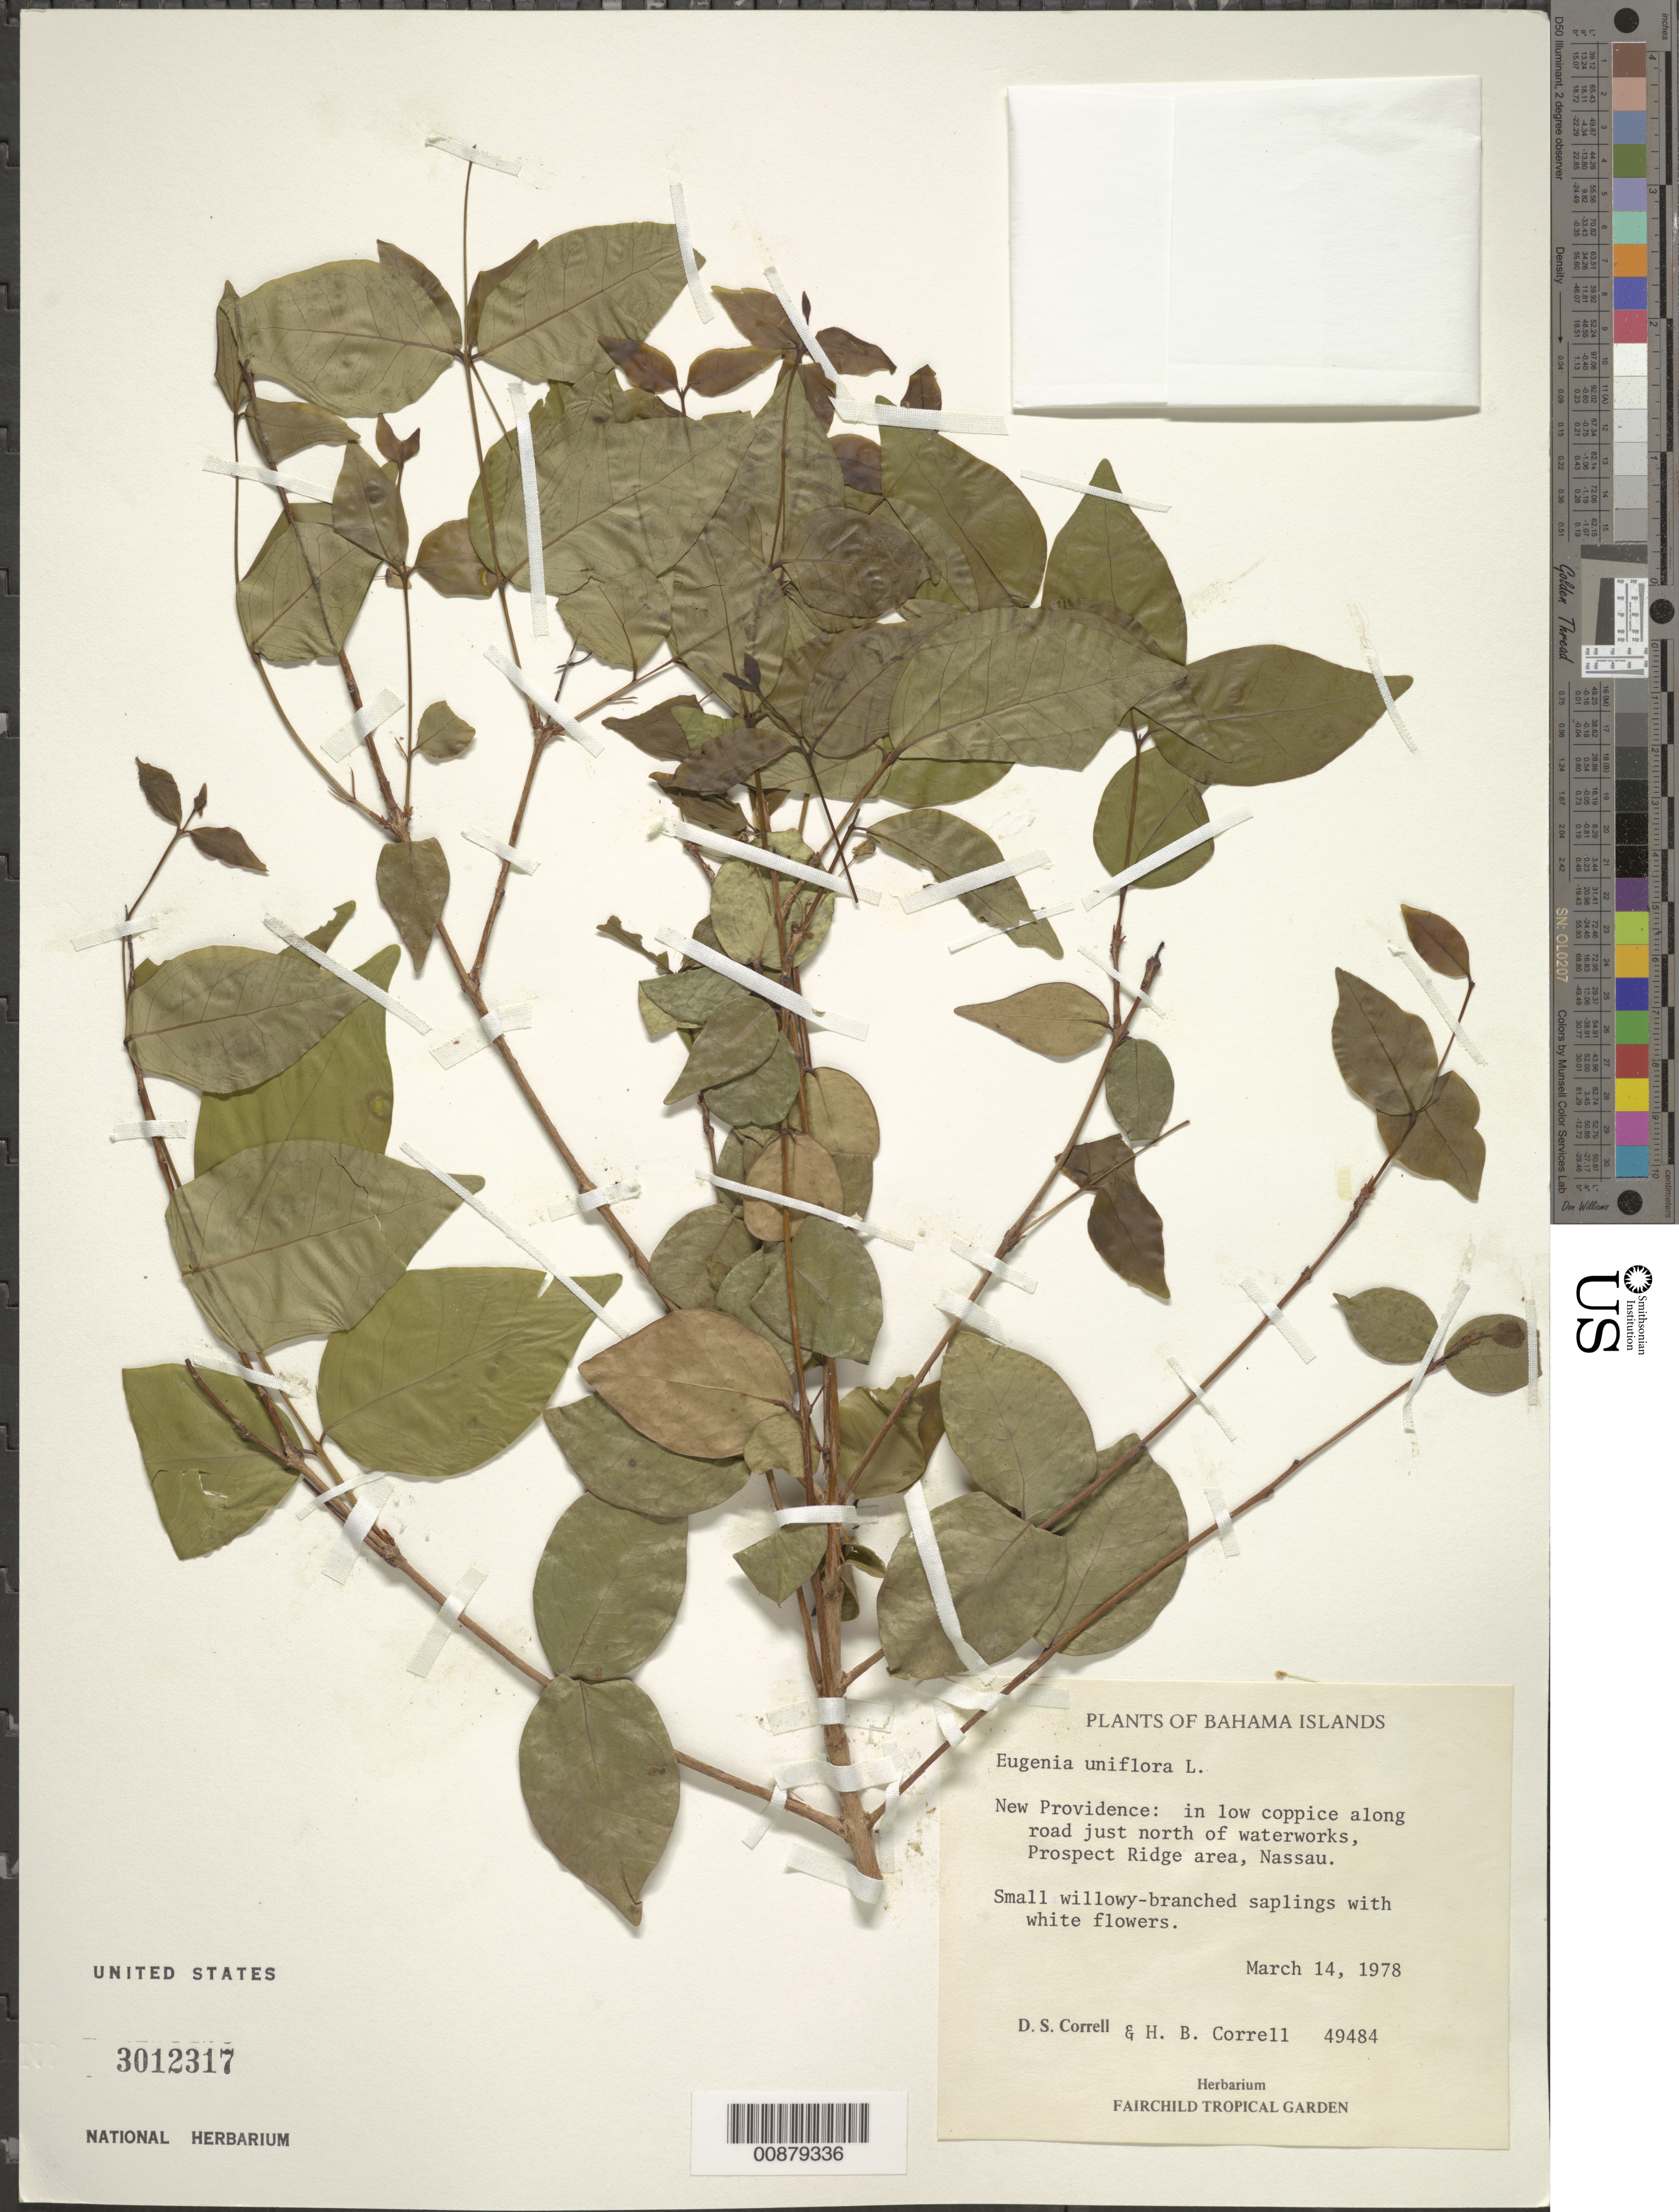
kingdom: Plantae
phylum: Tracheophyta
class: Magnoliopsida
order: Myrtales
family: Myrtaceae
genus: Eugenia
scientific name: Eugenia uniflora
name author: L.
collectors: D. S. Correll & H. Correll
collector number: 49484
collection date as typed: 14 Mar 1978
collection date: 1978-03-14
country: Bahamas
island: New Providence Island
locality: Along road just N of waterworks, Prospect Ridge area, Nassau.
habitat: In low coppice.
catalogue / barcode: US 3012317